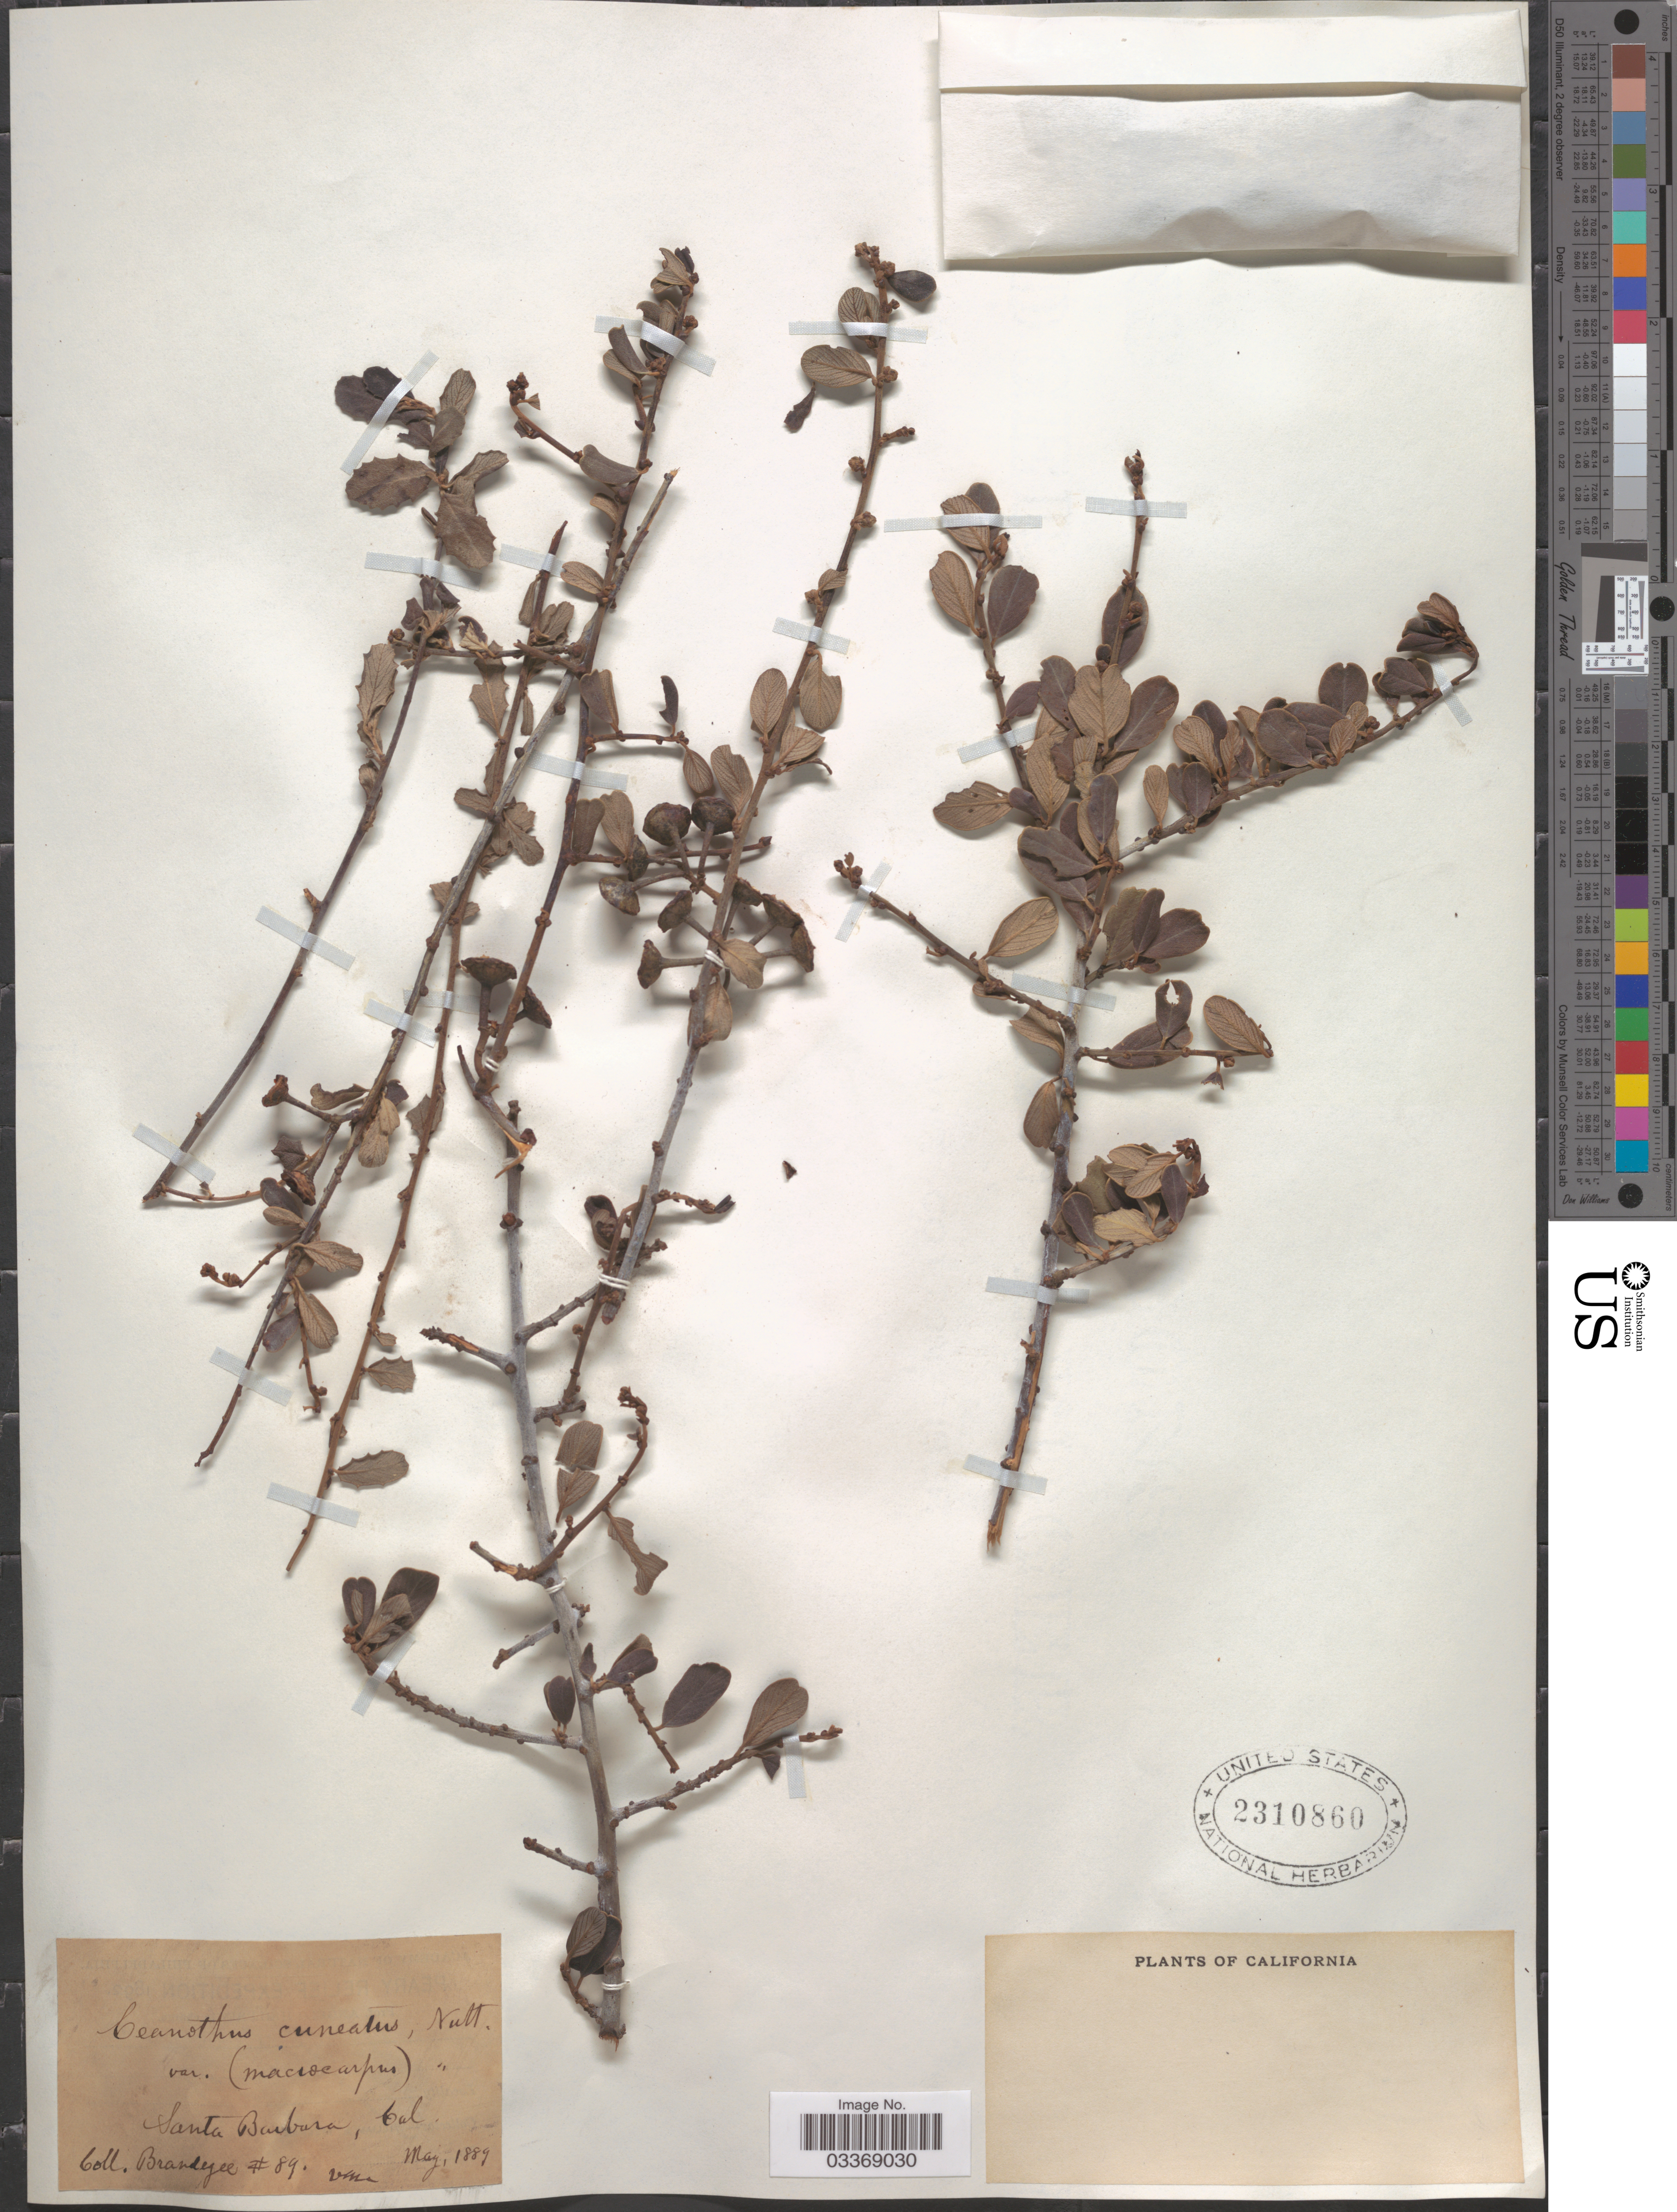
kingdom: Plantae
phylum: Tracheophyta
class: Magnoliopsida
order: Rosales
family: Rhamnaceae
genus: Ceanothus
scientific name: Ceanothus cuneatus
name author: (Hook.) Nutt.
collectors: -- Brandegee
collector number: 89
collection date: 1889-05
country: United States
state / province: California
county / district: Santa Barbara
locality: Santa Barbara.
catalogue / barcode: US 2310860